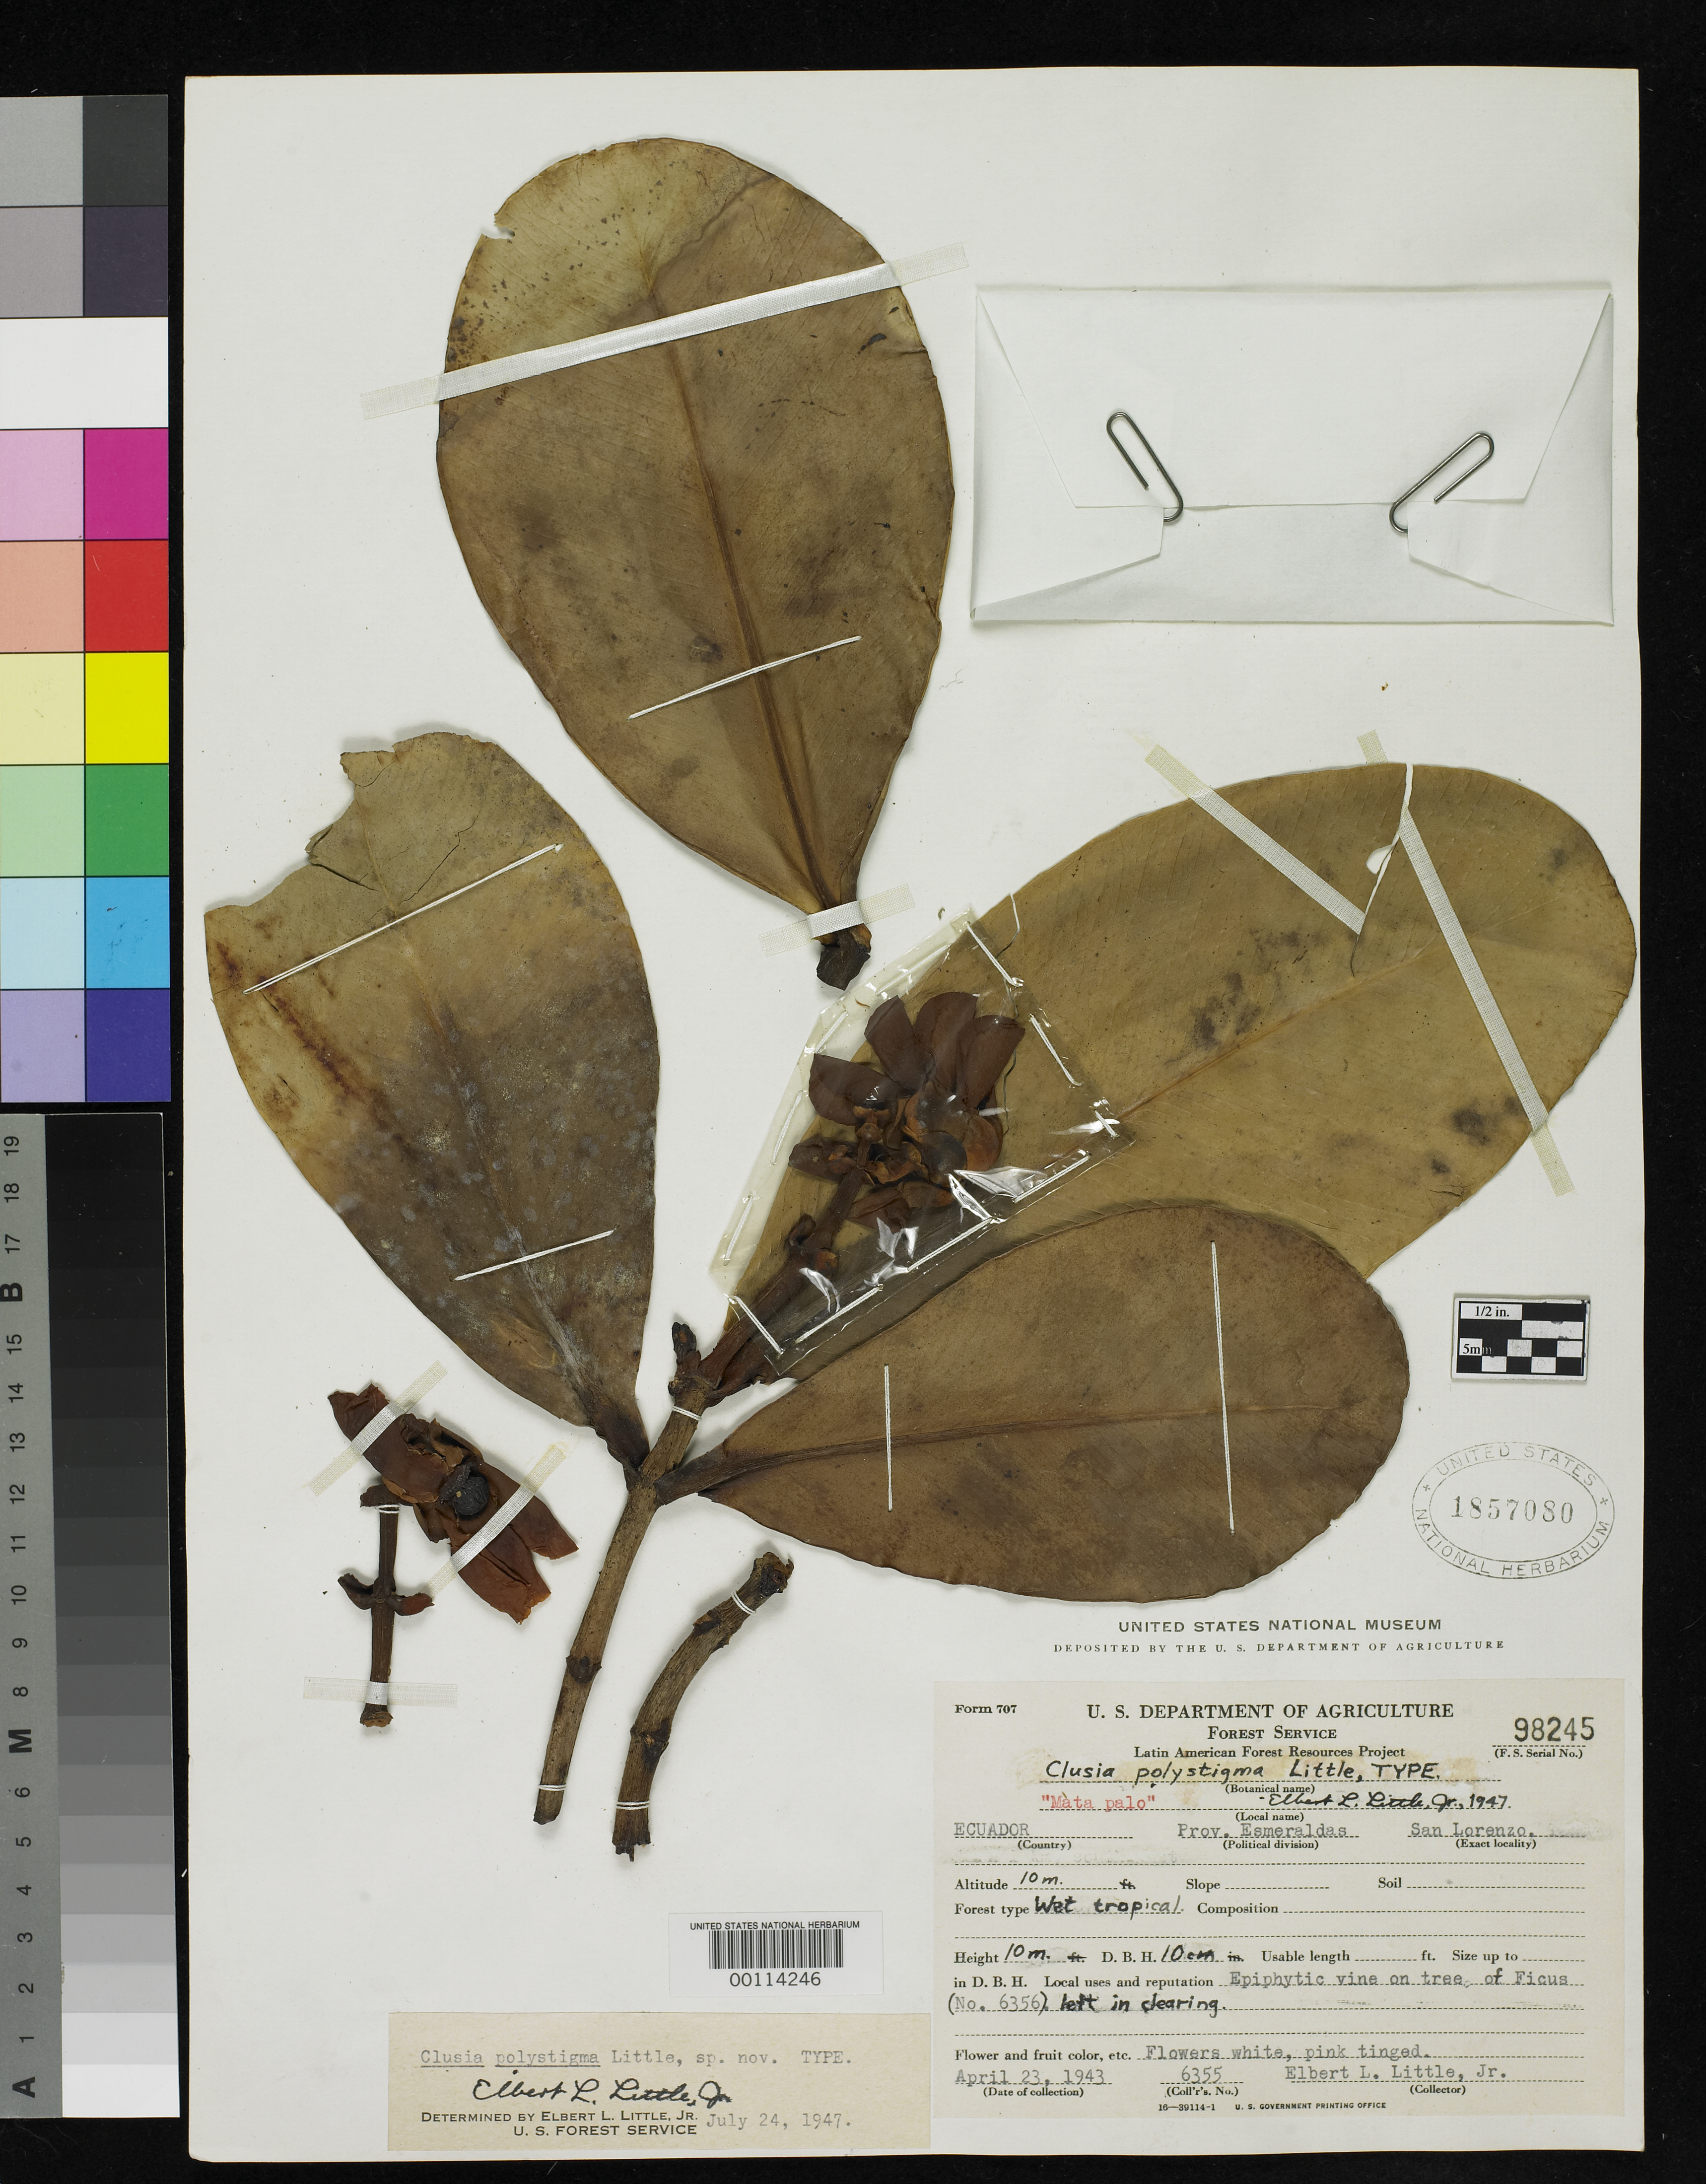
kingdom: Plantae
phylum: Tracheophyta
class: Magnoliopsida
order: Malpighiales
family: Clusiaceae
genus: Clusia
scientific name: Clusia polystigma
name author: Little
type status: Holotype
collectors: E. L. Little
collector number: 6355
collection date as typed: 23 Apr 1943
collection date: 1943-04-23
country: Ecuador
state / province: Esmeraldas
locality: San Lorenzo.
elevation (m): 10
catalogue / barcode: US 1857080